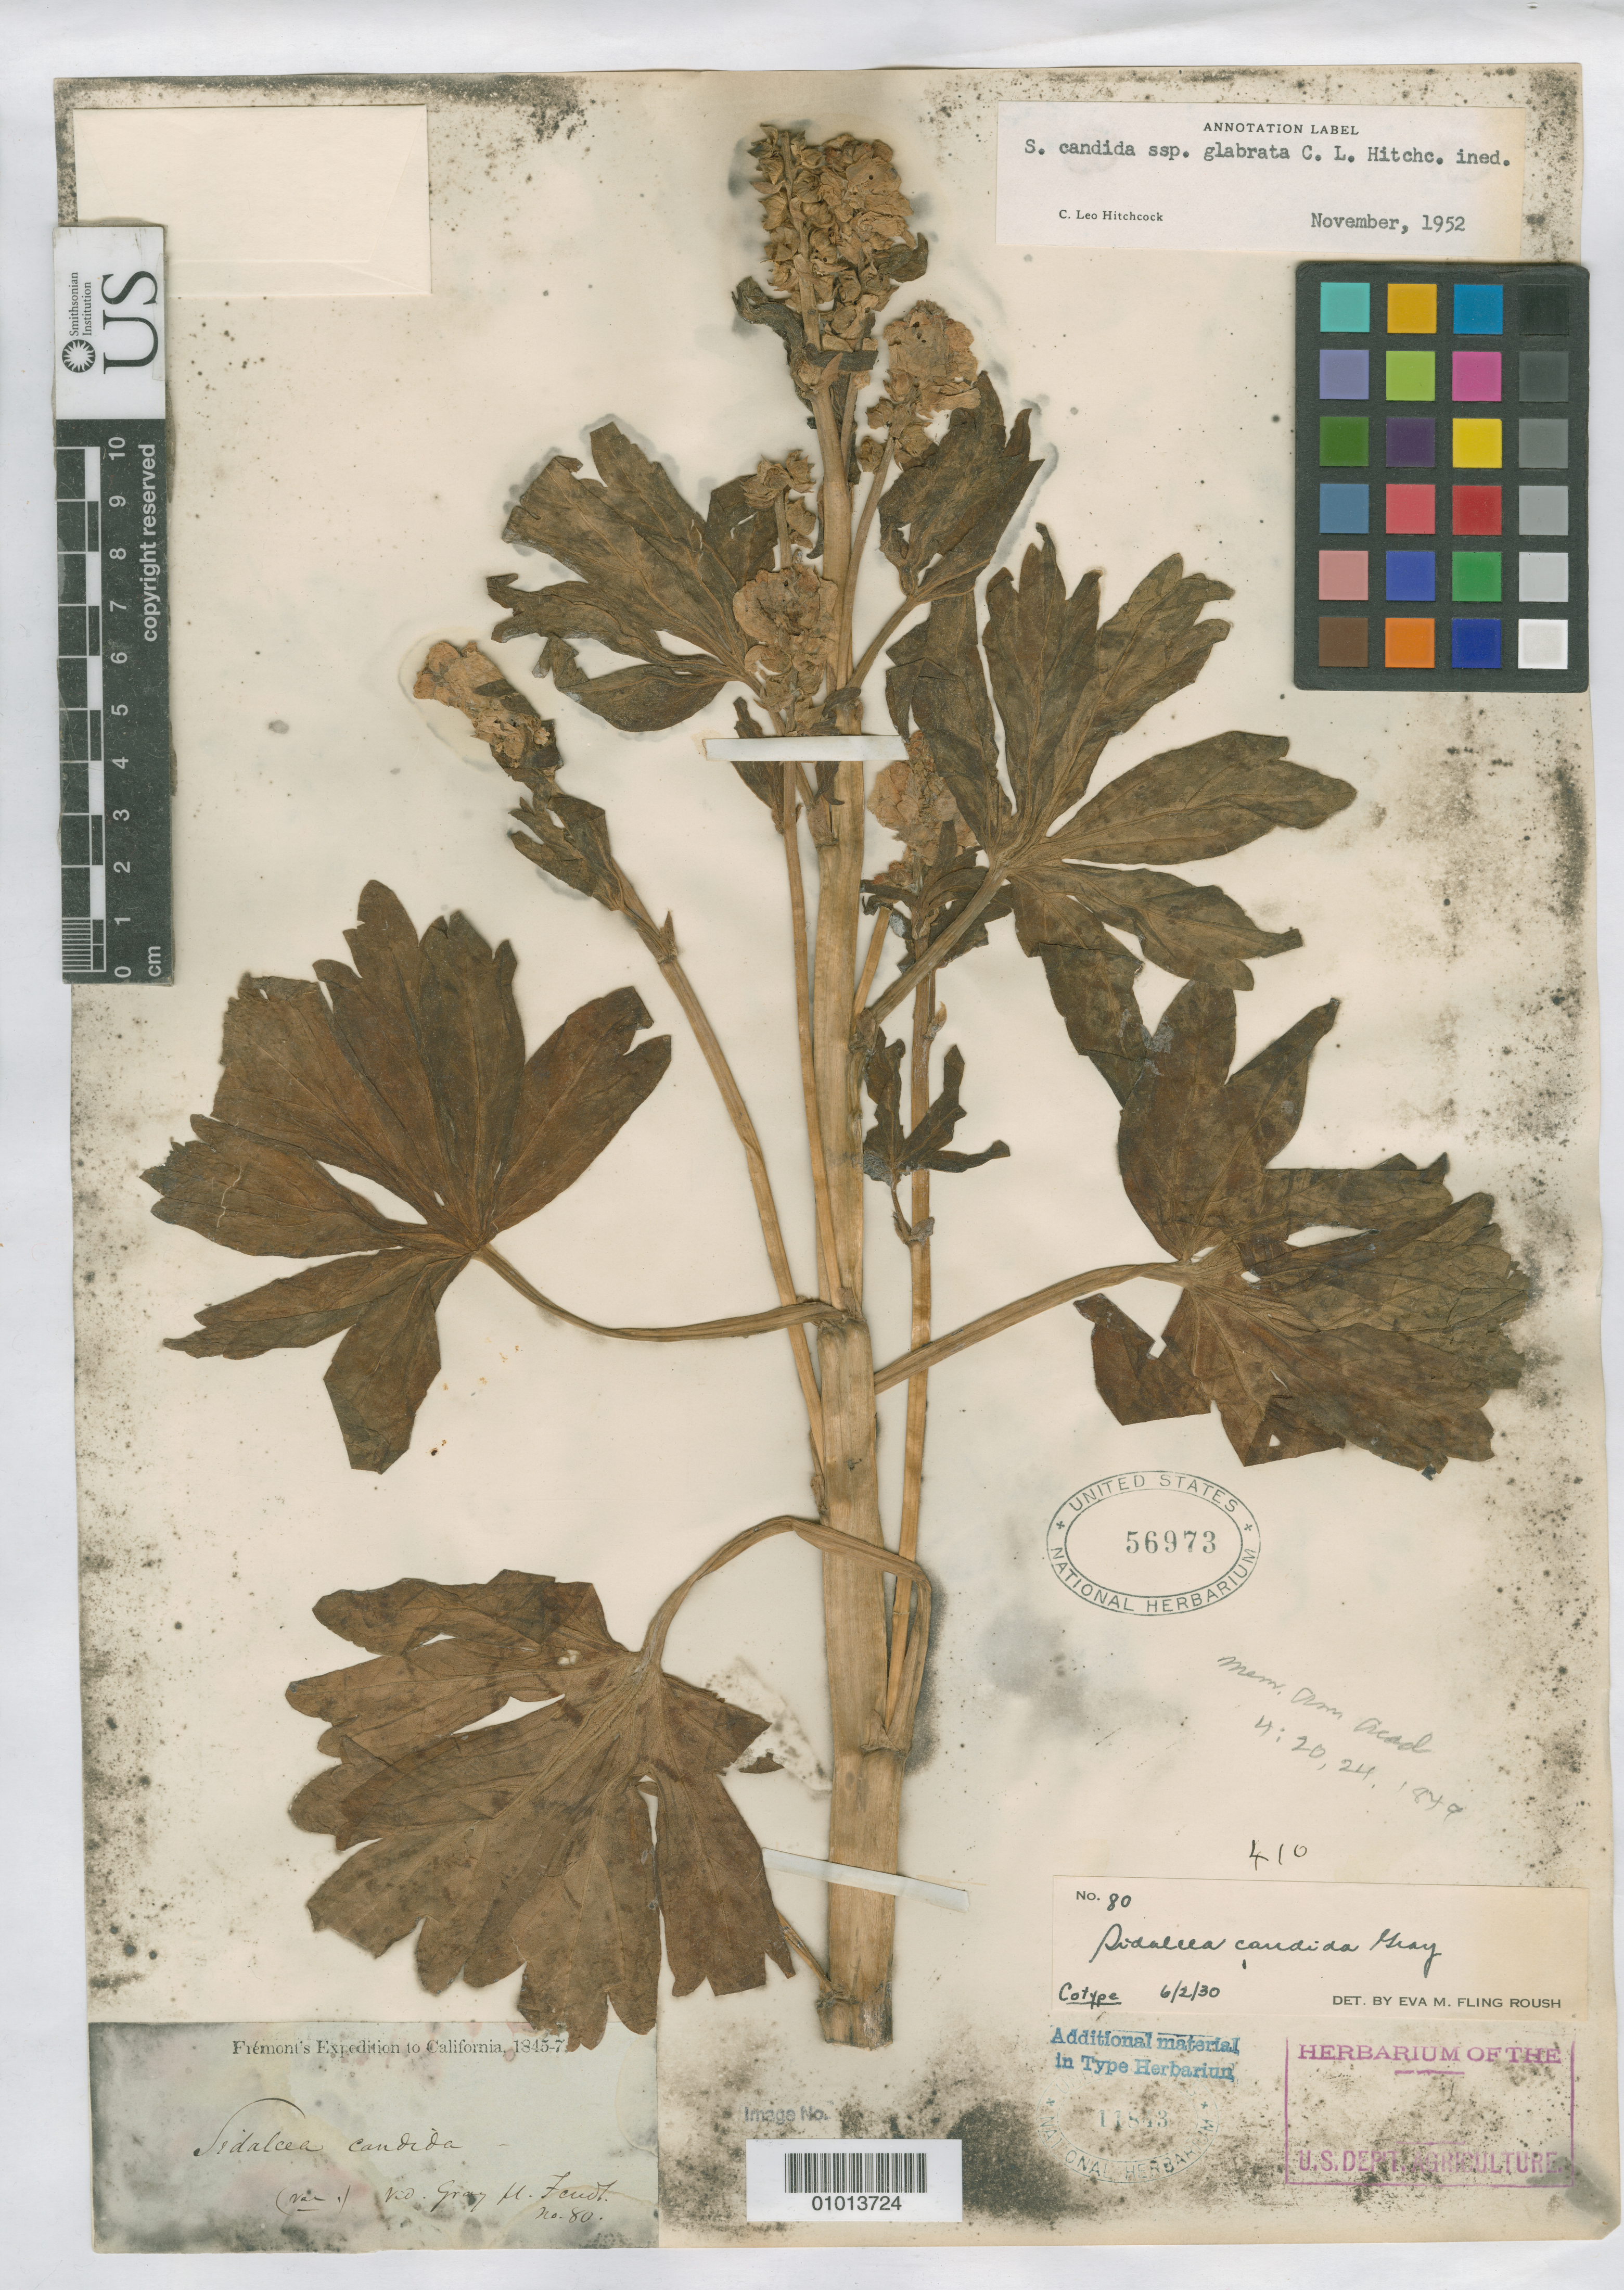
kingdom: Plantae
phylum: Tracheophyta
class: Magnoliopsida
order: Malvales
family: Malvaceae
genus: Sidalcea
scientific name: Sidalcea candida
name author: A. Gray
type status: Type Collection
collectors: Fremont Exped.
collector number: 80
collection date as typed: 1845 to -- --- 1847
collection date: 1845/1847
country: United States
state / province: California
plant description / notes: This appears to be the Fremont collection mentioned as a "remarkable variety" (not Fendler #80 as later annotated), dubiously a syntype of Sidalcea candida A. Gray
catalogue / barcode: US 56973